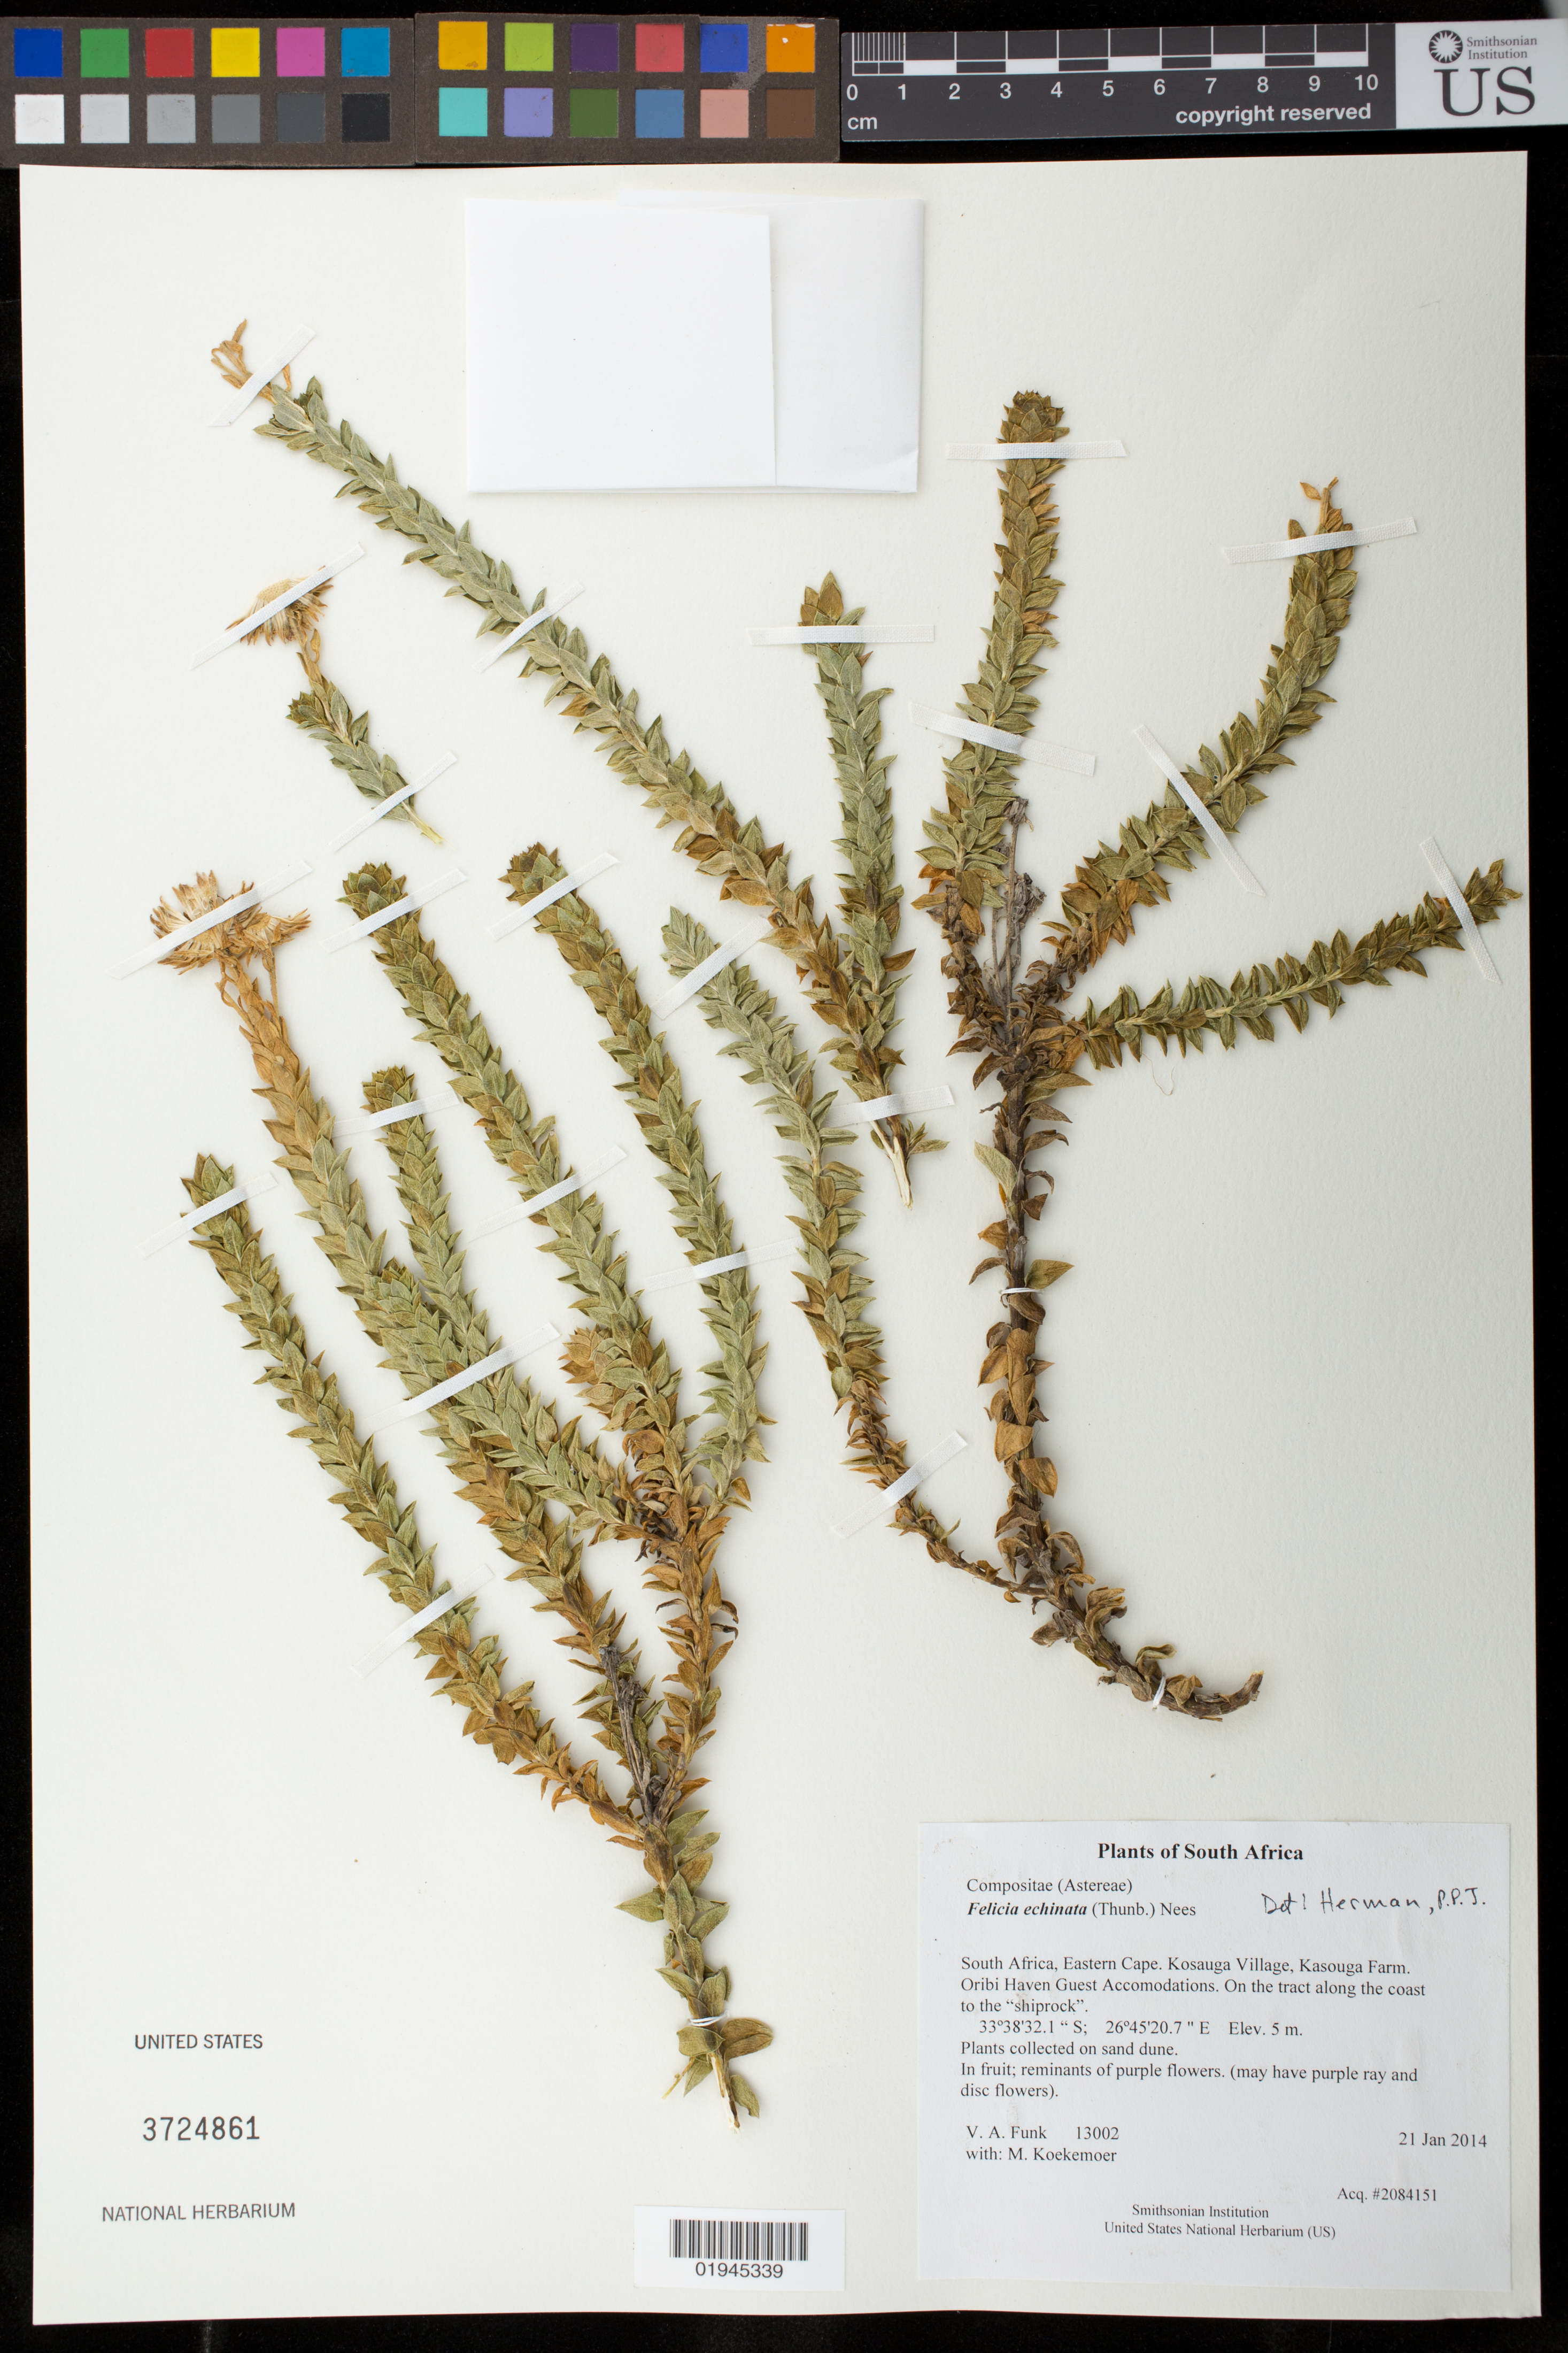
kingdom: Plantae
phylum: Tracheophyta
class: Magnoliopsida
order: Asterales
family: Asteraceae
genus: Felicia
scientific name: Felicia echinata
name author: (Thunb.) Nees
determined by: Herman, P.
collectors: M. Koekemoer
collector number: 13002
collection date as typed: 21 Jan 2014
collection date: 2014-01-21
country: South Africa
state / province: Eastern Cape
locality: Kosauga Village, Kasouga Farm. Oribi Haven Guest Accomodations. On the tract along the coast to the shiprock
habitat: Plants collected on the sand dune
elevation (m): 5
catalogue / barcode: US 3724861